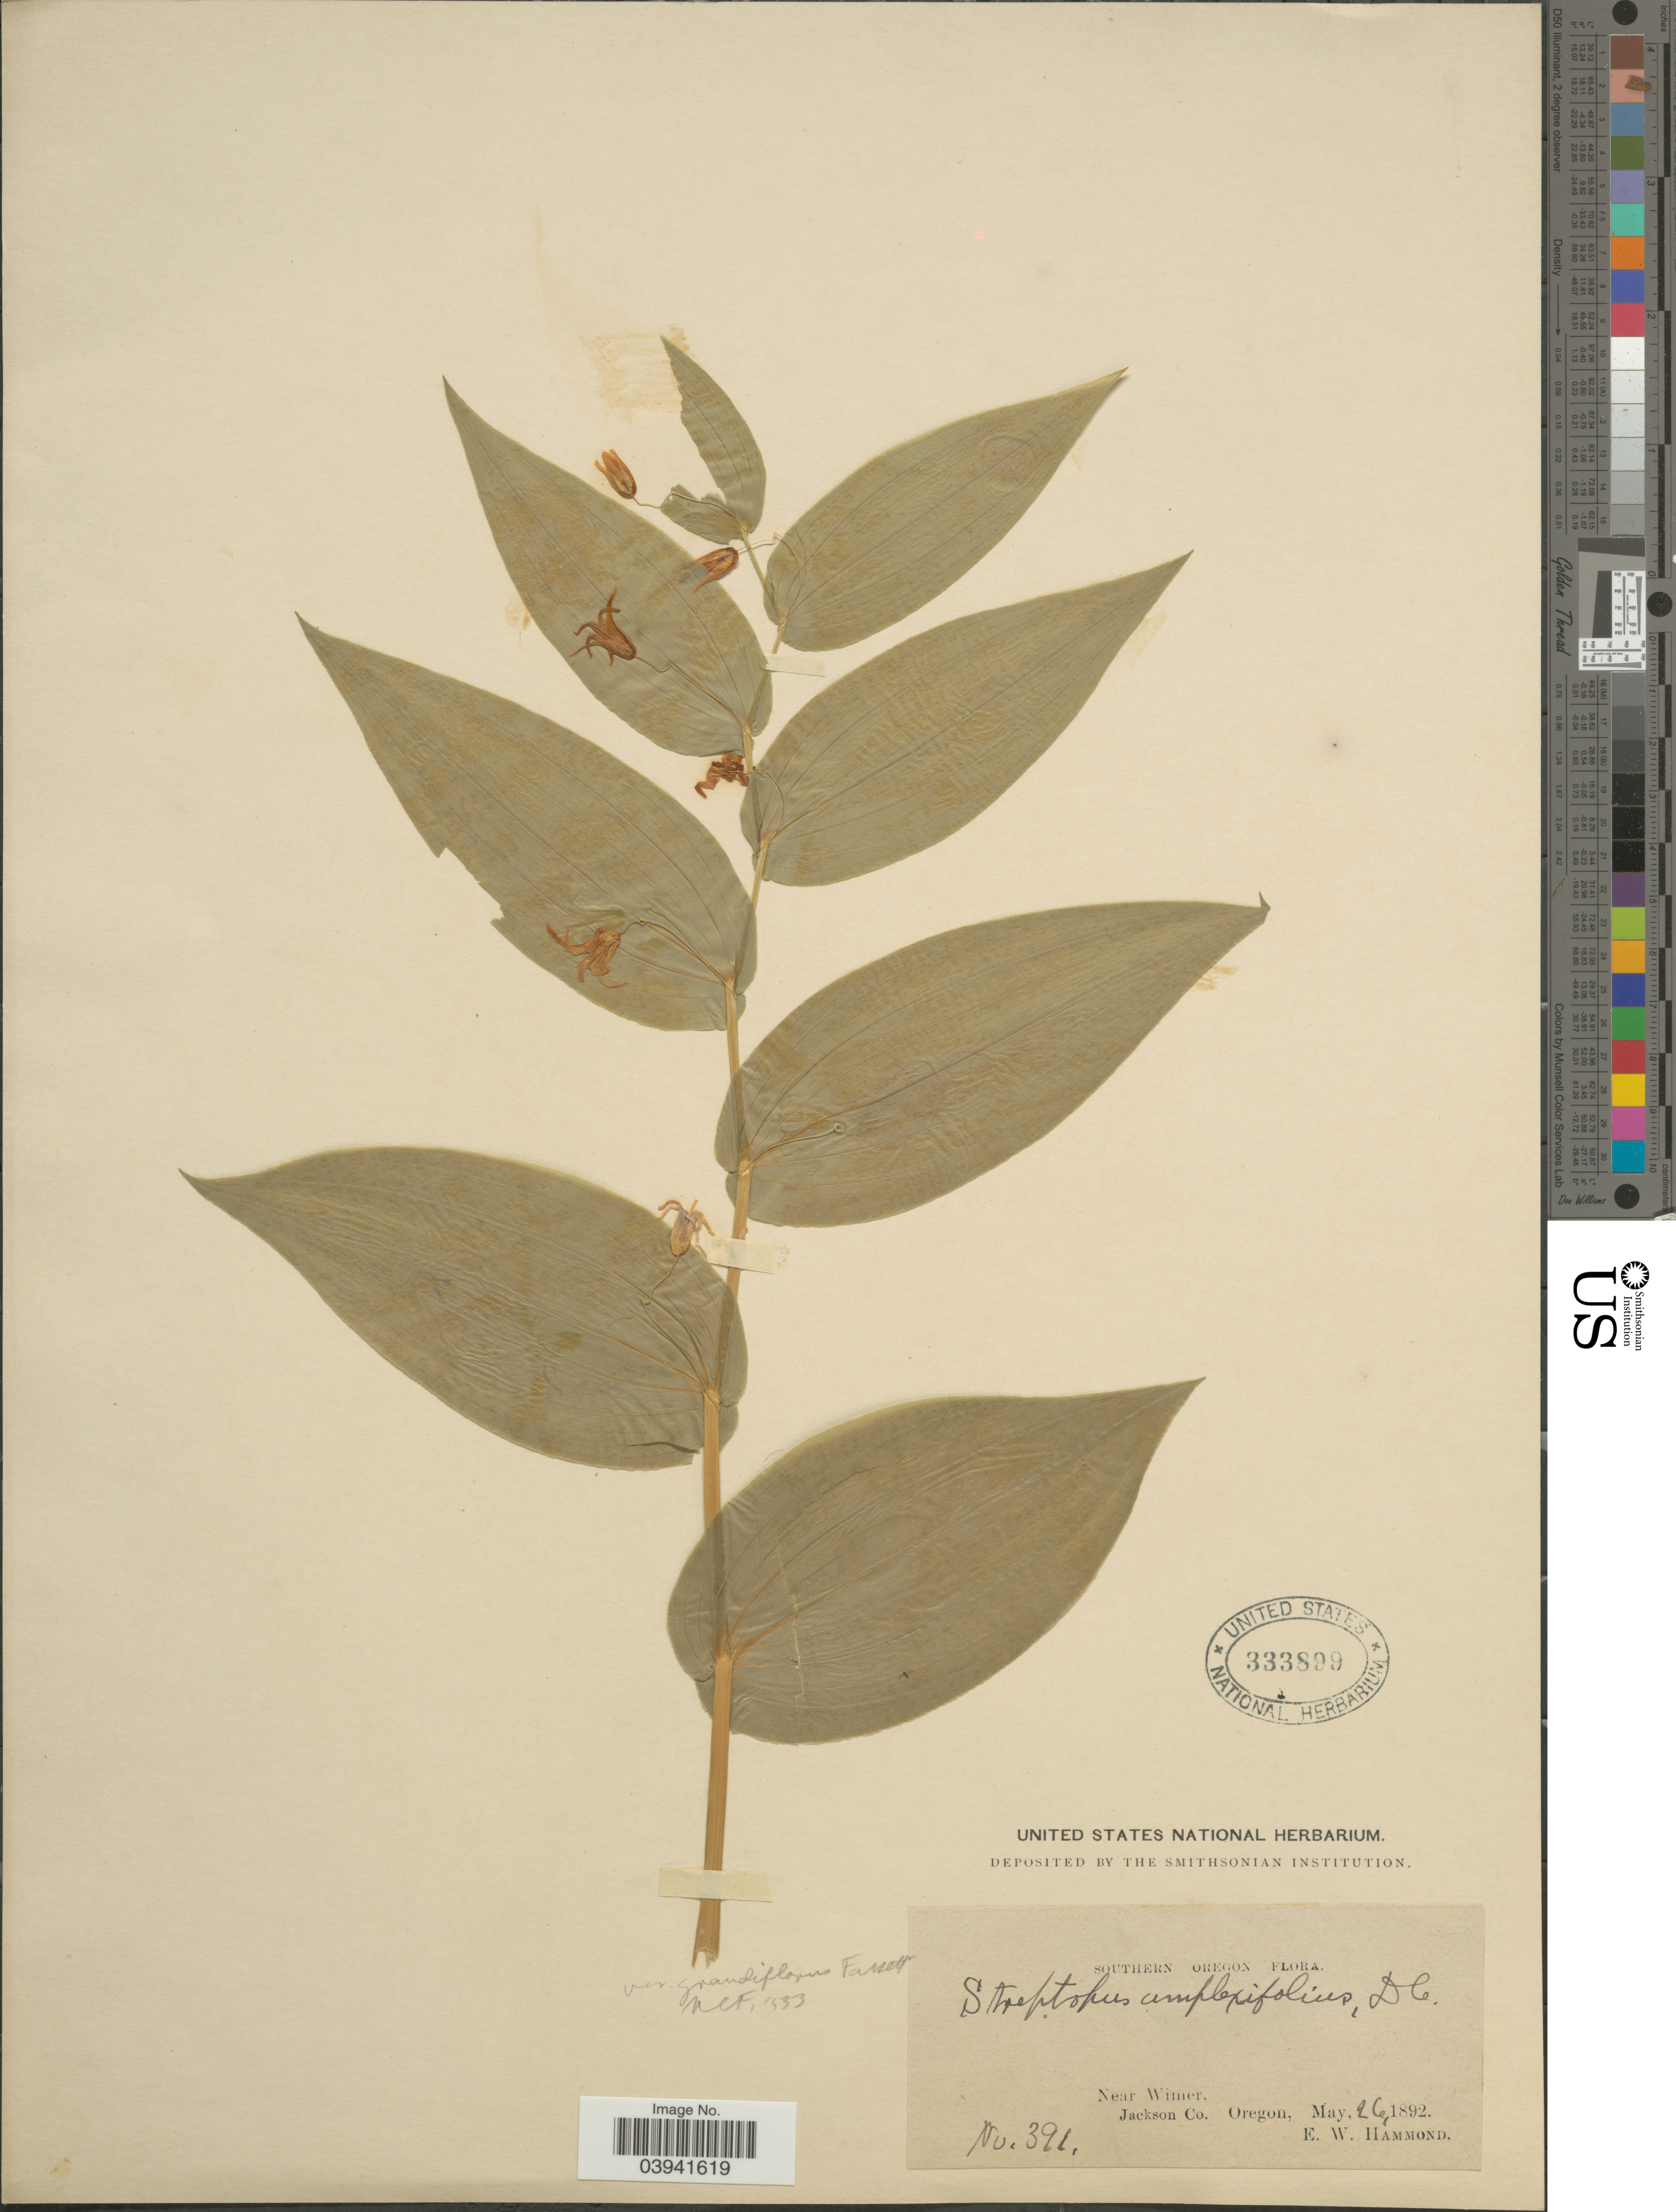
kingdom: Plantae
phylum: Tracheophyta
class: Liliopsida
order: Liliales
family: Liliaceae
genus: Streptopus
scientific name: Streptopus amplexifolius var. grandiflorus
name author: Fassett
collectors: E. Hammond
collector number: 391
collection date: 1892-05-26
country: United States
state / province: Oregon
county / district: Jackson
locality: Southern Oregon. Near Wimer, Jackson Co.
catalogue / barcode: US 333899